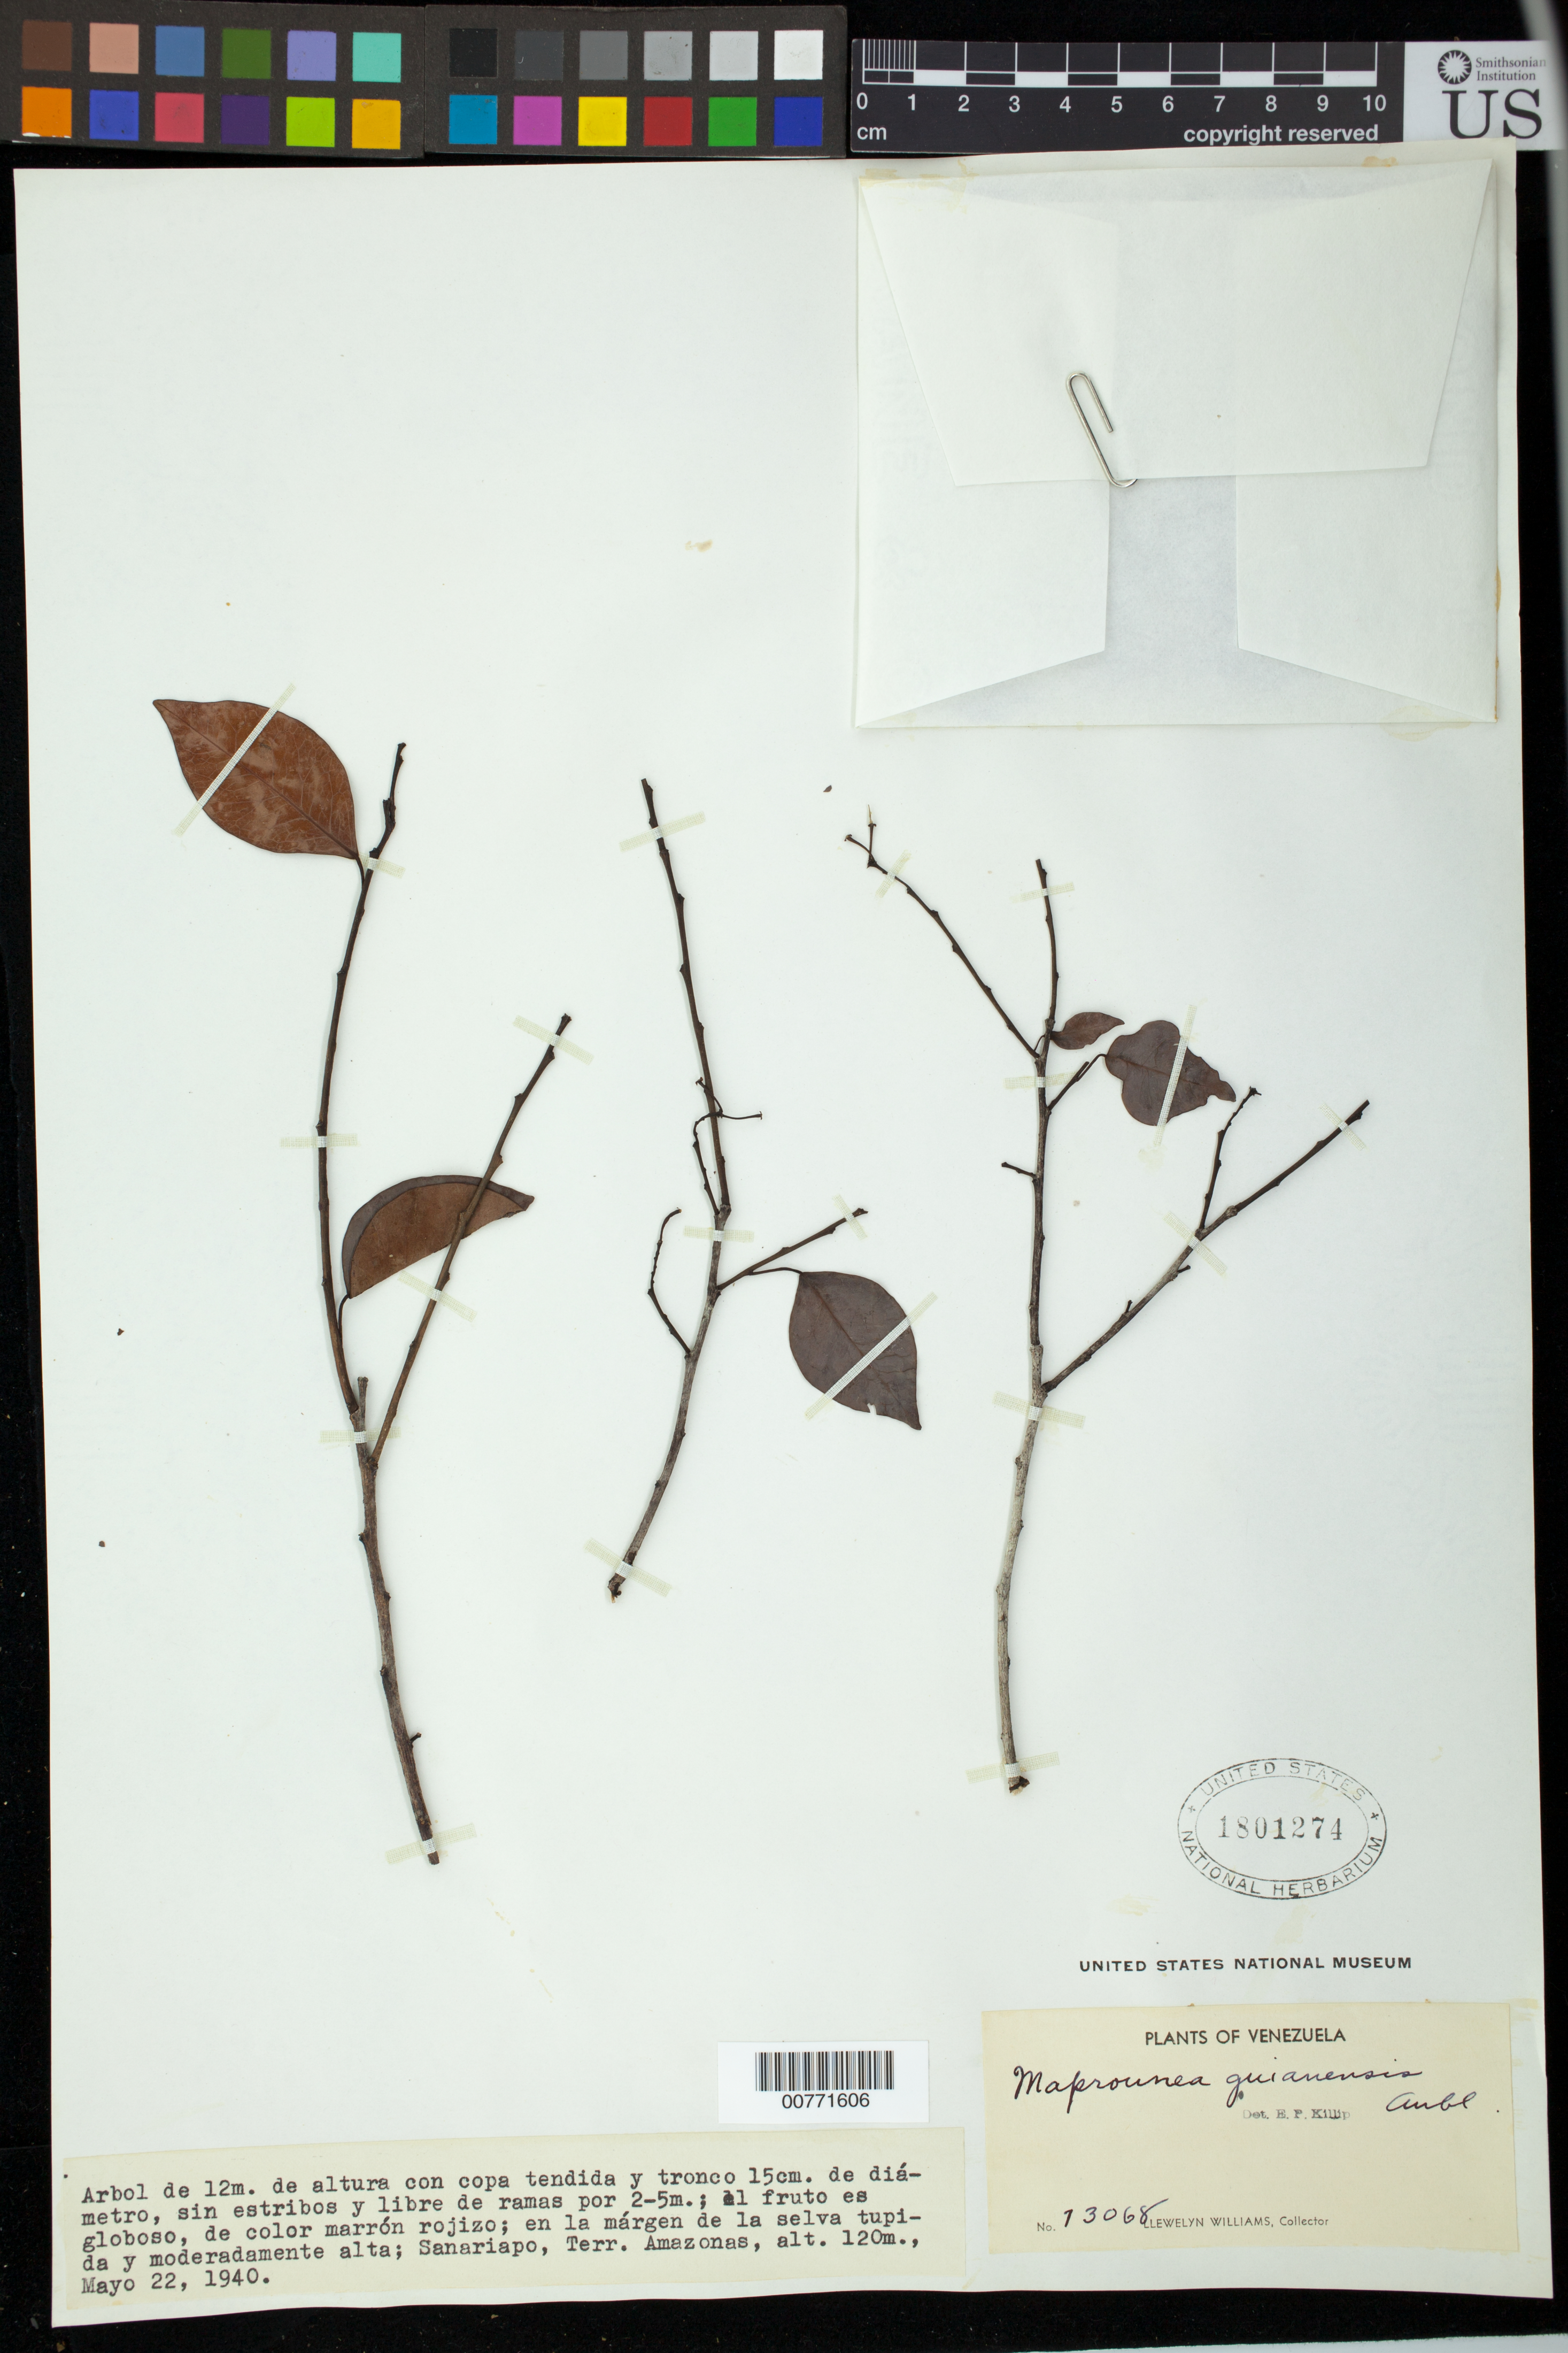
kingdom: Plantae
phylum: Tracheophyta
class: Magnoliopsida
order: Malpighiales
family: Euphorbiaceae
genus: Maprounea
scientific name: Maprounea guianensis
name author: Aubl.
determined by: Killip, Ellsworth P.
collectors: Ll. Williams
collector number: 13068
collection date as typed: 22-May-40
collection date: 1940-05-22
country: Venezuela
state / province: Amazonas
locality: Río Sanariapo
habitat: Edge of dense, moderately high forest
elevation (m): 120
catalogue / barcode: US 1801274